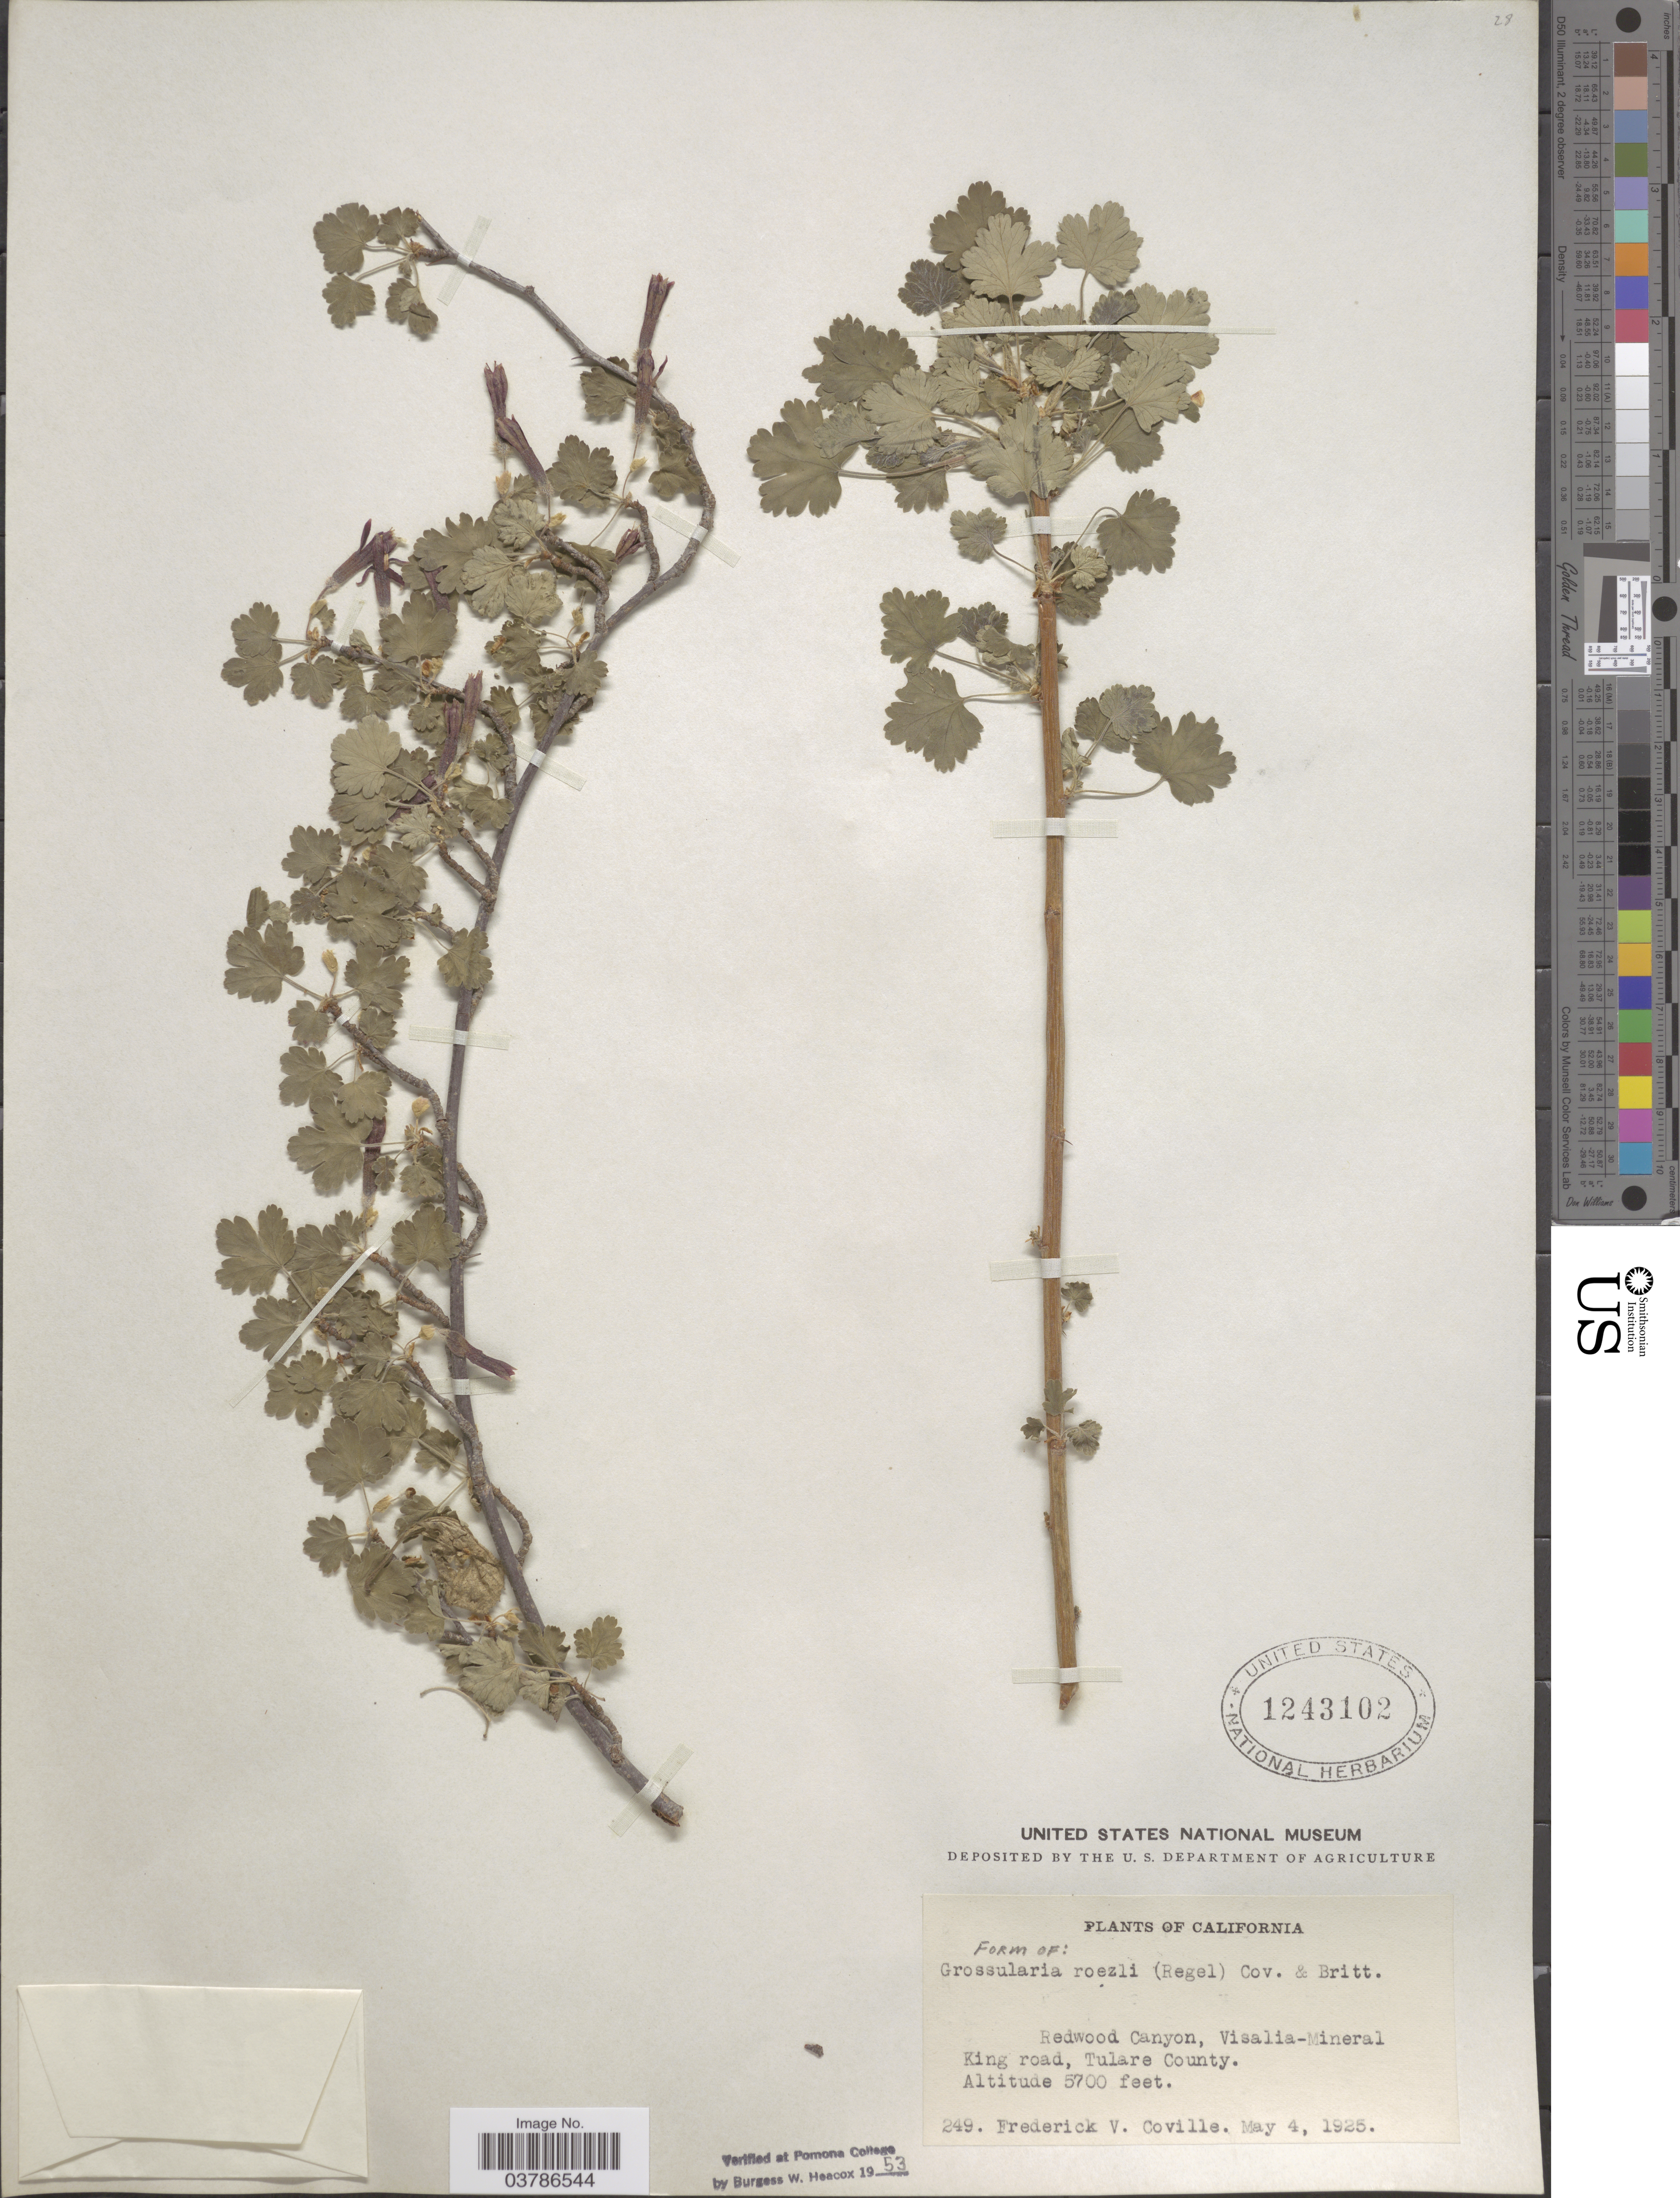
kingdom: Plantae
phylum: Tracheophyta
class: Magnoliopsida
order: Saxifragales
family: Grossulariaceae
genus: Ribes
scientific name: Ribes roezlii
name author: Regel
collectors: F. V. Coville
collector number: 249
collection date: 1925-05-04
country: United States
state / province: California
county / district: Tulare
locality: Redwood Canyon, Visalia-Mineral King road, Tulare County.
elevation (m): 1737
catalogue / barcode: US 1243102